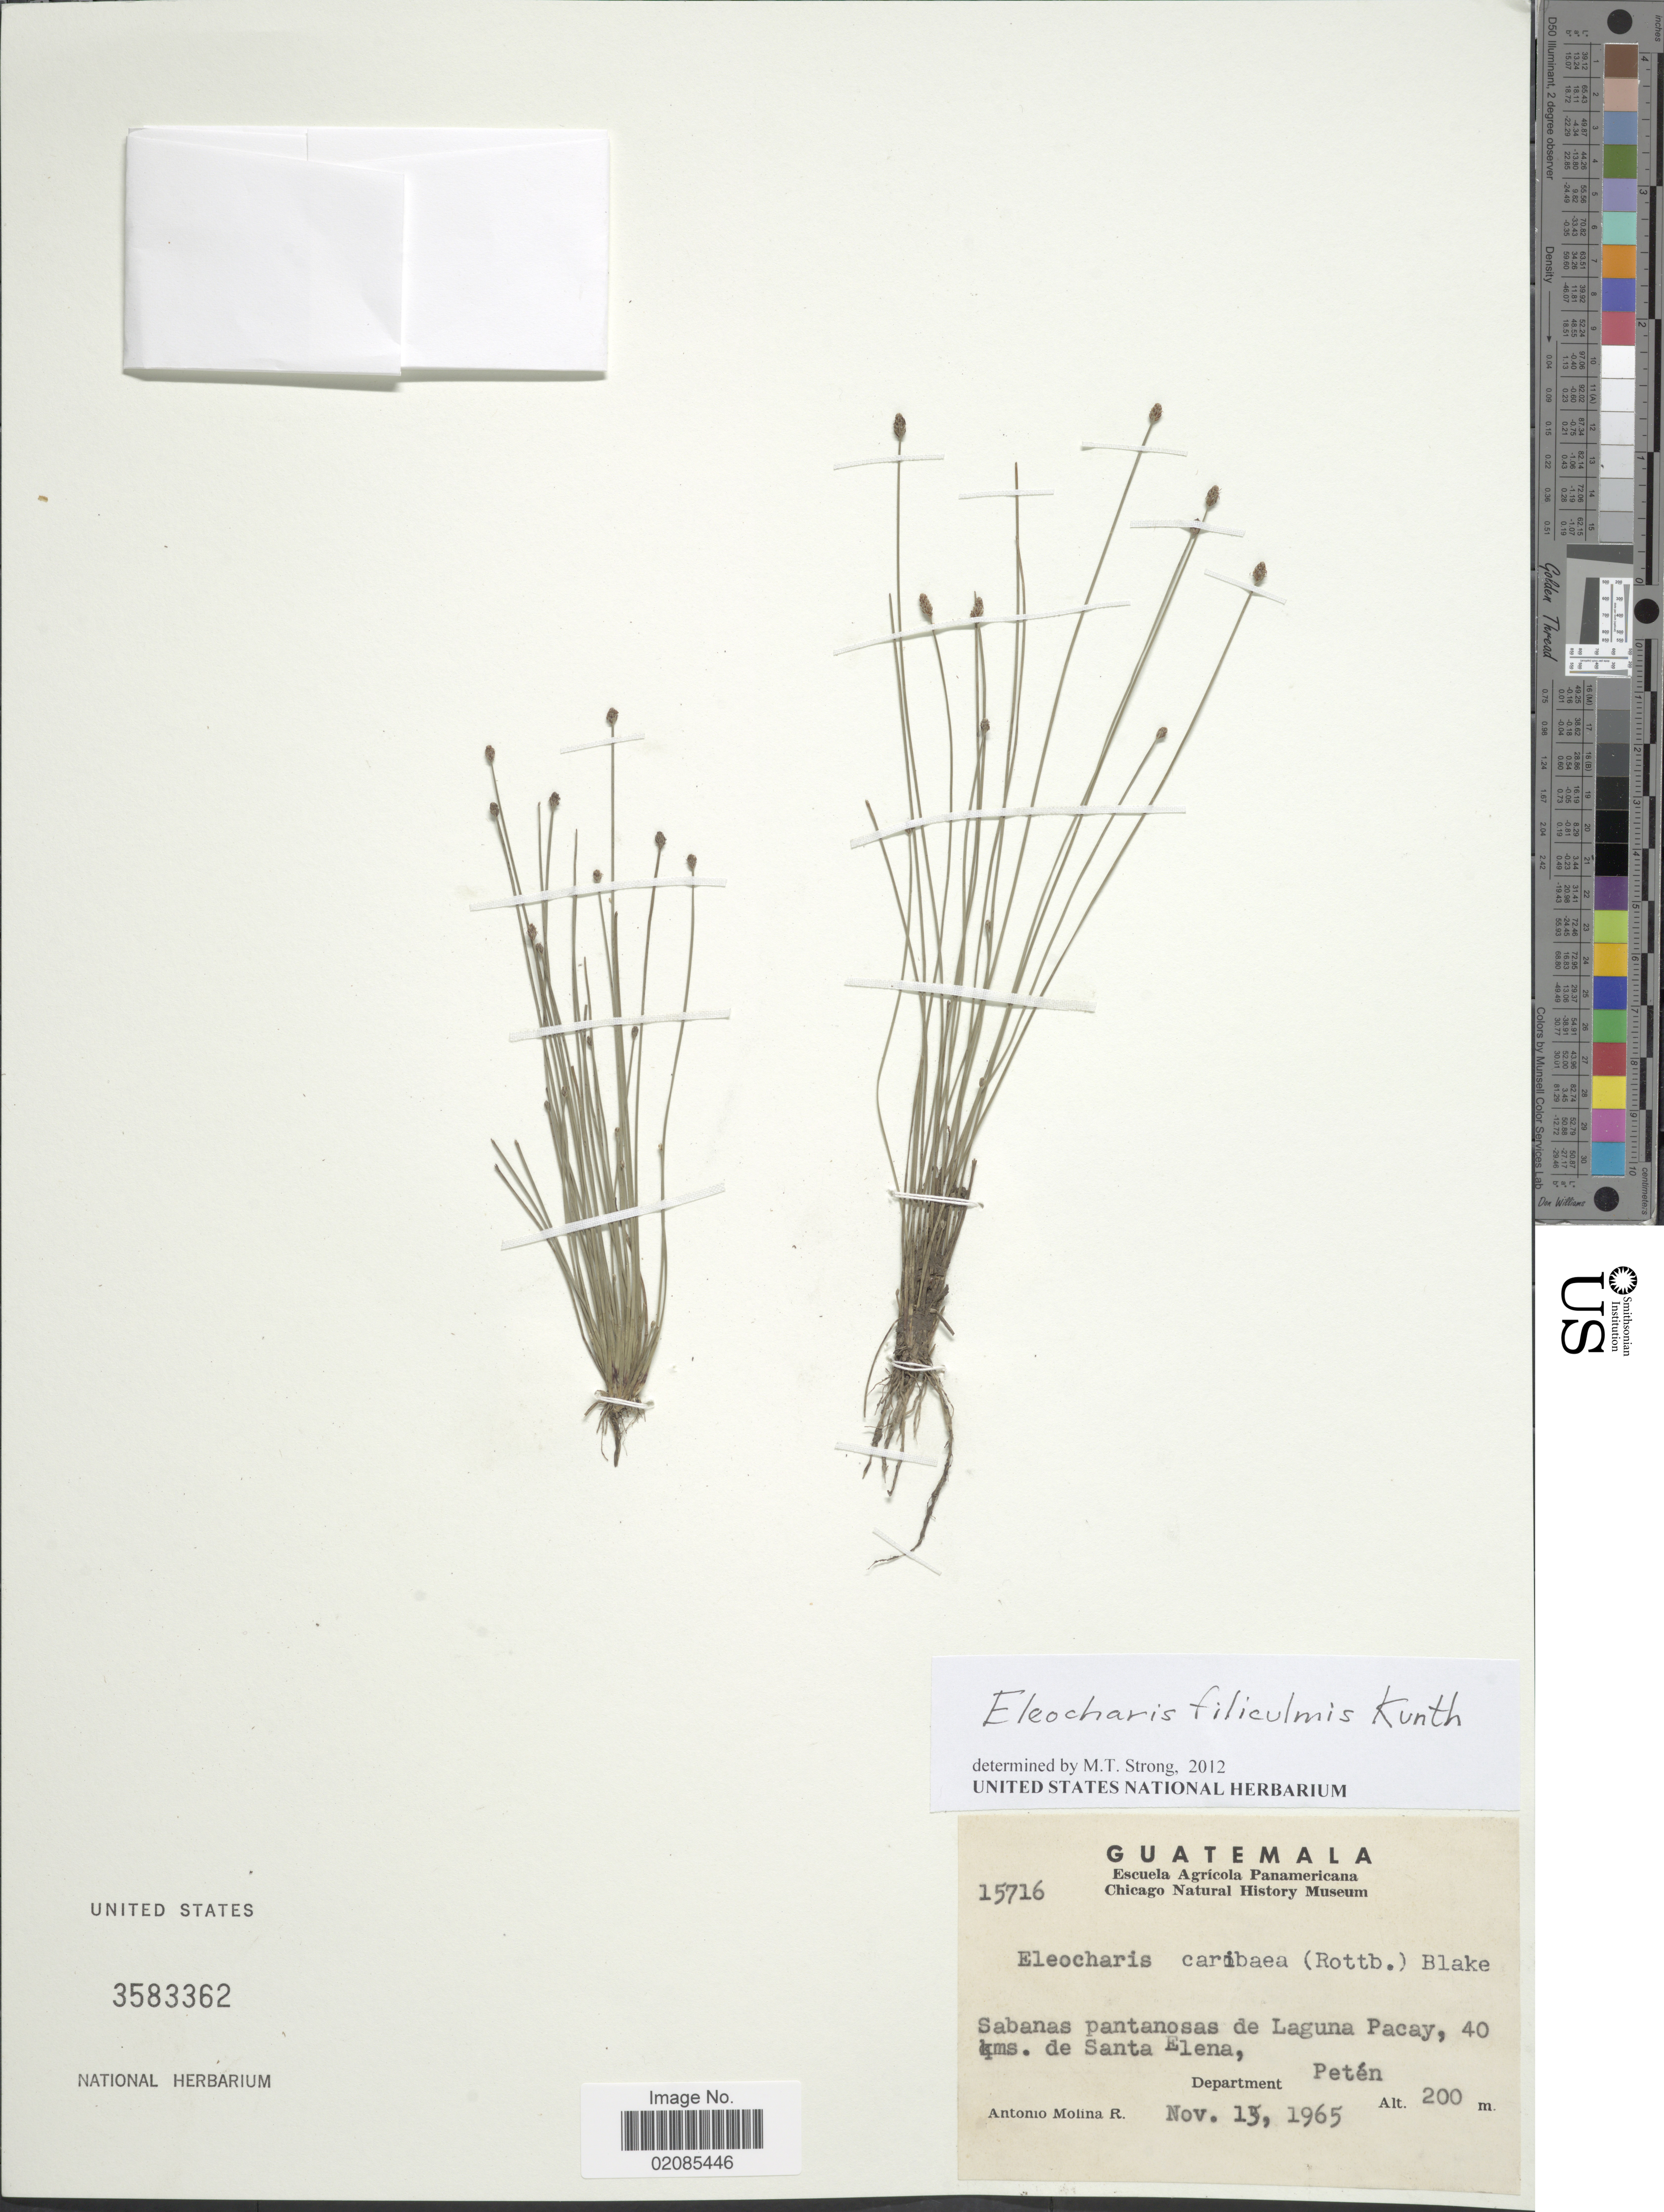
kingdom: Plantae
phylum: Tracheophyta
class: Liliopsida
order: Poales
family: Cyperaceae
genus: Eleocharis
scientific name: Eleocharis filiculmis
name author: Kunth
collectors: A. Molina R.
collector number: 15716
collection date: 1965-11-15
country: Guatemala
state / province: El Petén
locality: Sabanas pantanosas de La Laguna Pacay, 40 kms. de Santa Elena.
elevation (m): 200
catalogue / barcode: US 3583362